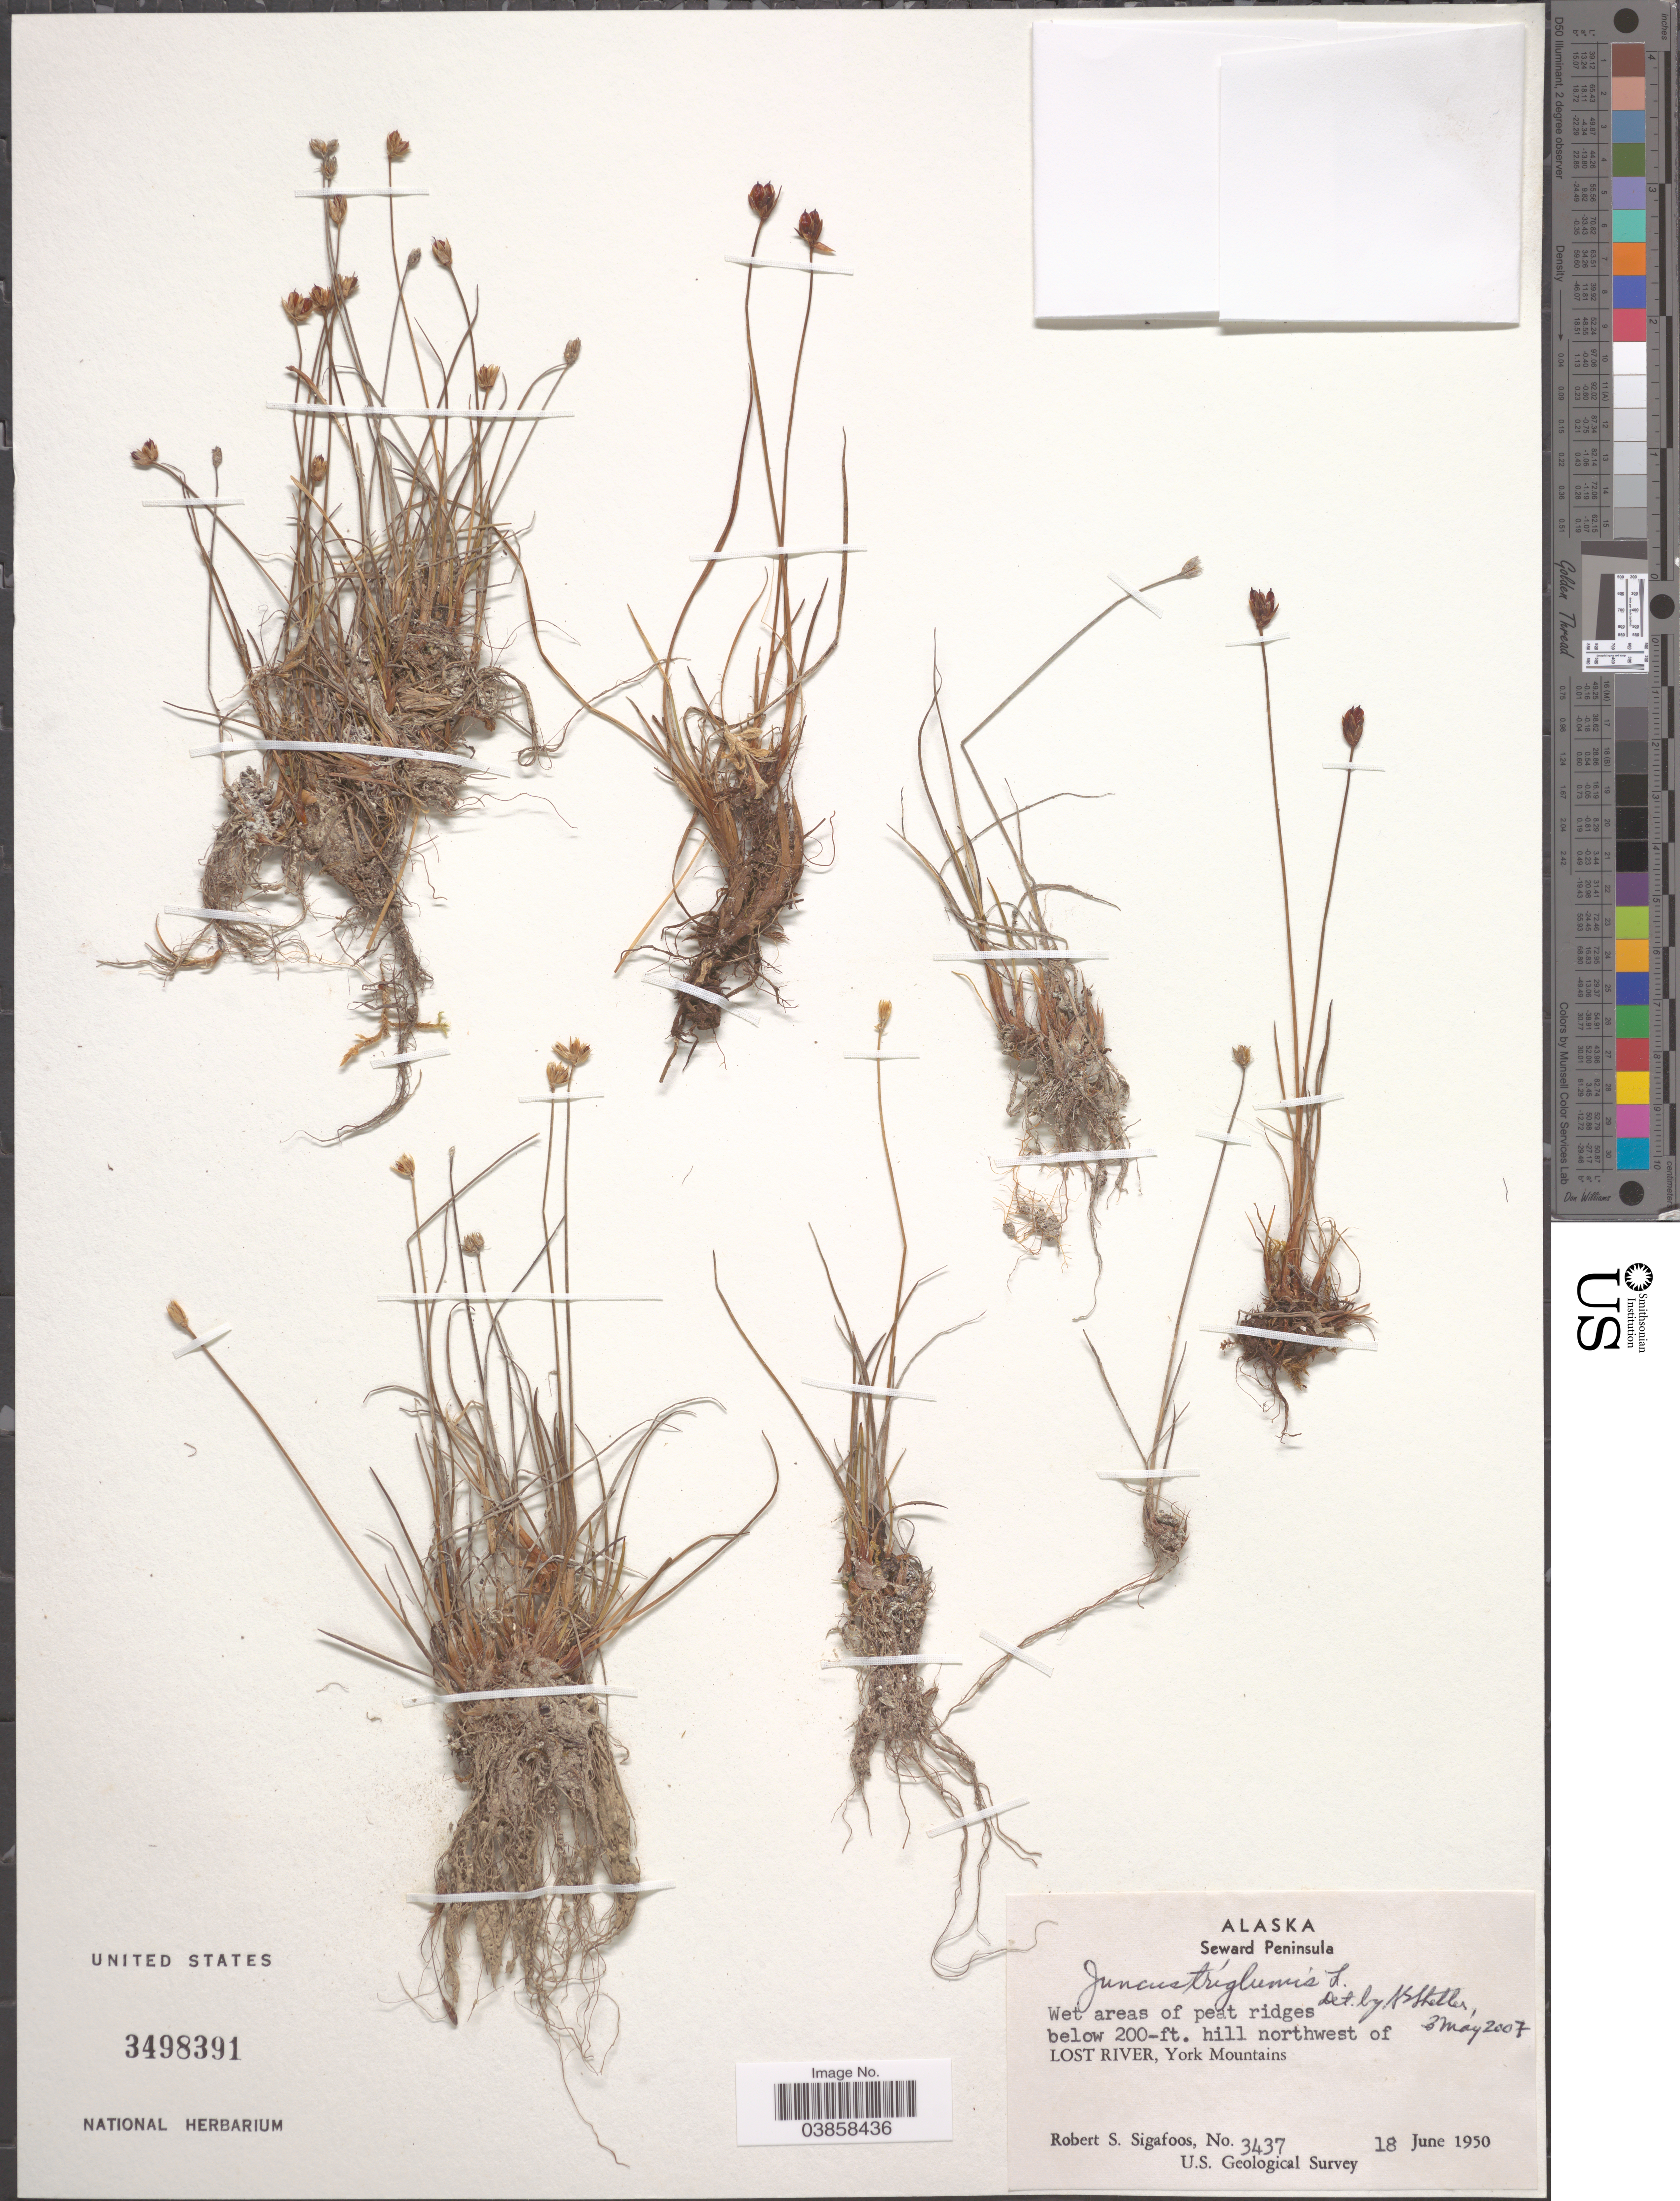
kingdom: Plantae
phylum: Tracheophyta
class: Liliopsida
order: Poales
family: Juncaceae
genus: Juncus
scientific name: Juncus triglumis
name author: L.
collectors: R. Sigafoos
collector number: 3437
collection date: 1950-06-18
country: United States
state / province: Alaska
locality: Seward Peninsula. Wet areas of peat ridges. Northwest of Lost River, York Mountains.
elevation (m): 61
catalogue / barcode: US 3498391